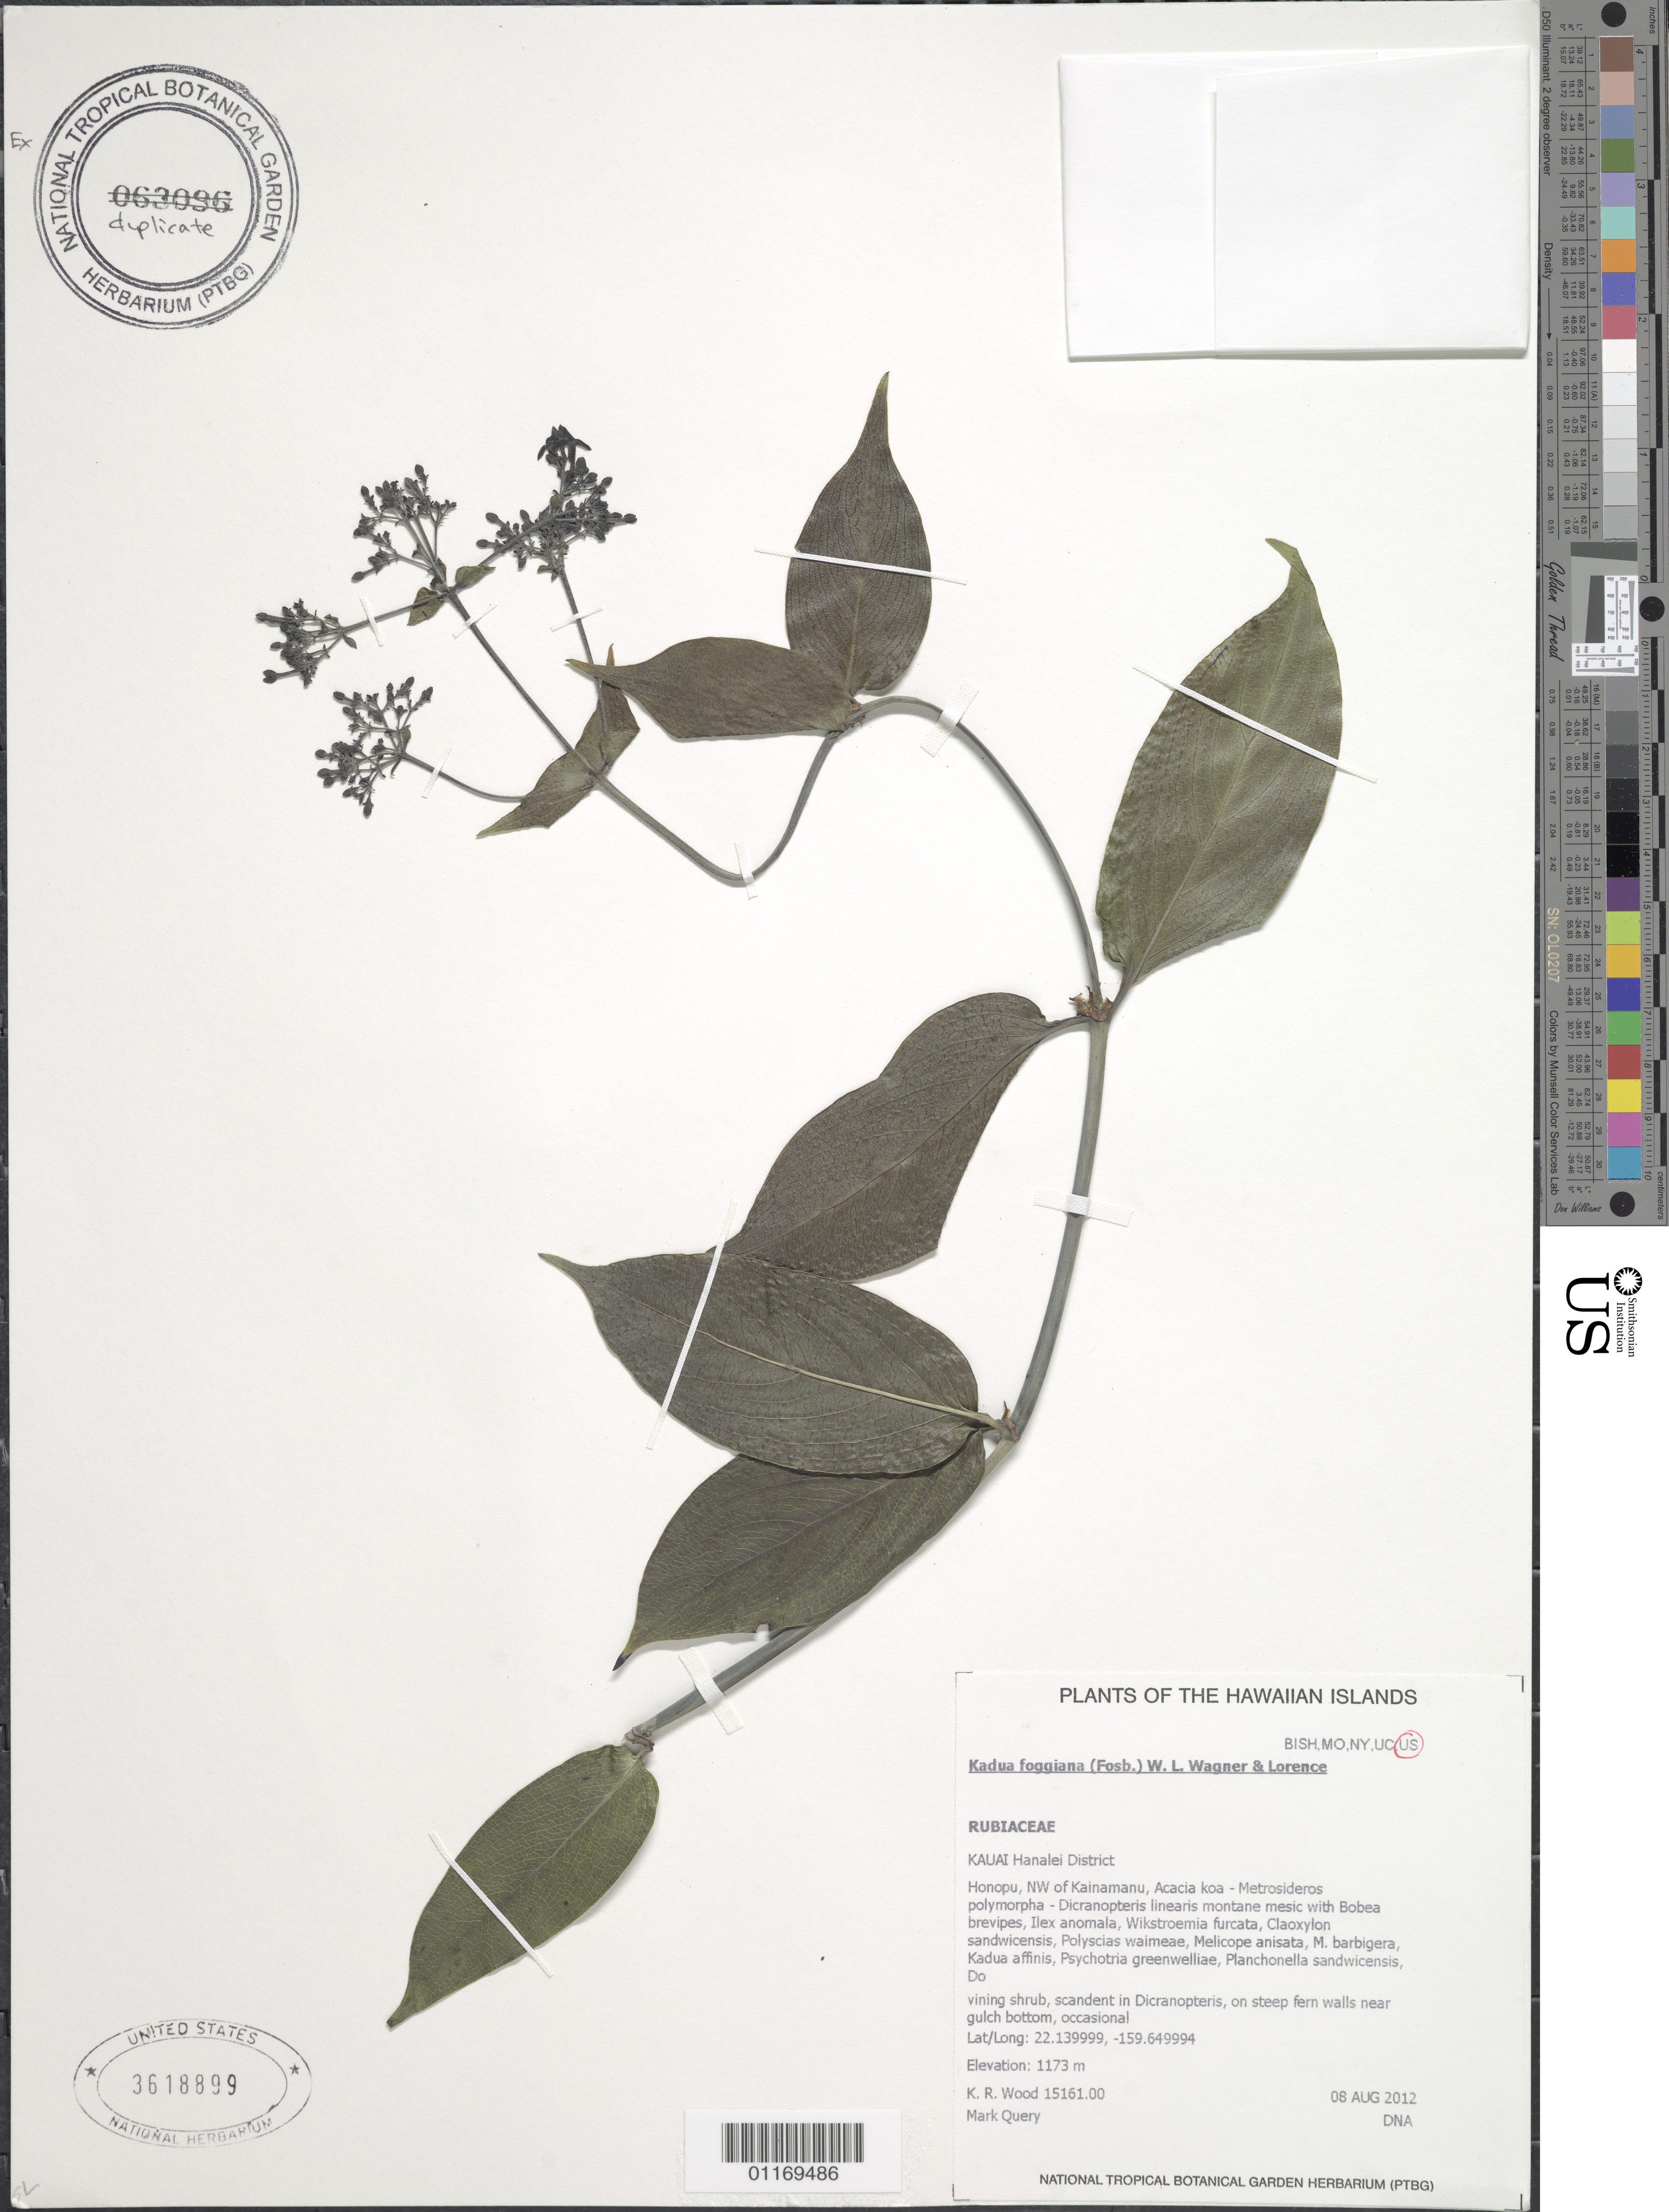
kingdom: Plantae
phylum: Tracheophyta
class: Magnoliopsida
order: Gentianales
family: Rubiaceae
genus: Kadua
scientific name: Kadua foggiana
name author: (Fosberg) W.L. Wagner & Lorence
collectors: K. R. Wood & M. Query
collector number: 15161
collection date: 2012-08-08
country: United States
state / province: Hawaii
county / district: Kauai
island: Kaua'i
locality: Hanalei District, Honopu, NW of Kainamanu.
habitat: Montane mesic forest.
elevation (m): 1173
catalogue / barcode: US 3618899